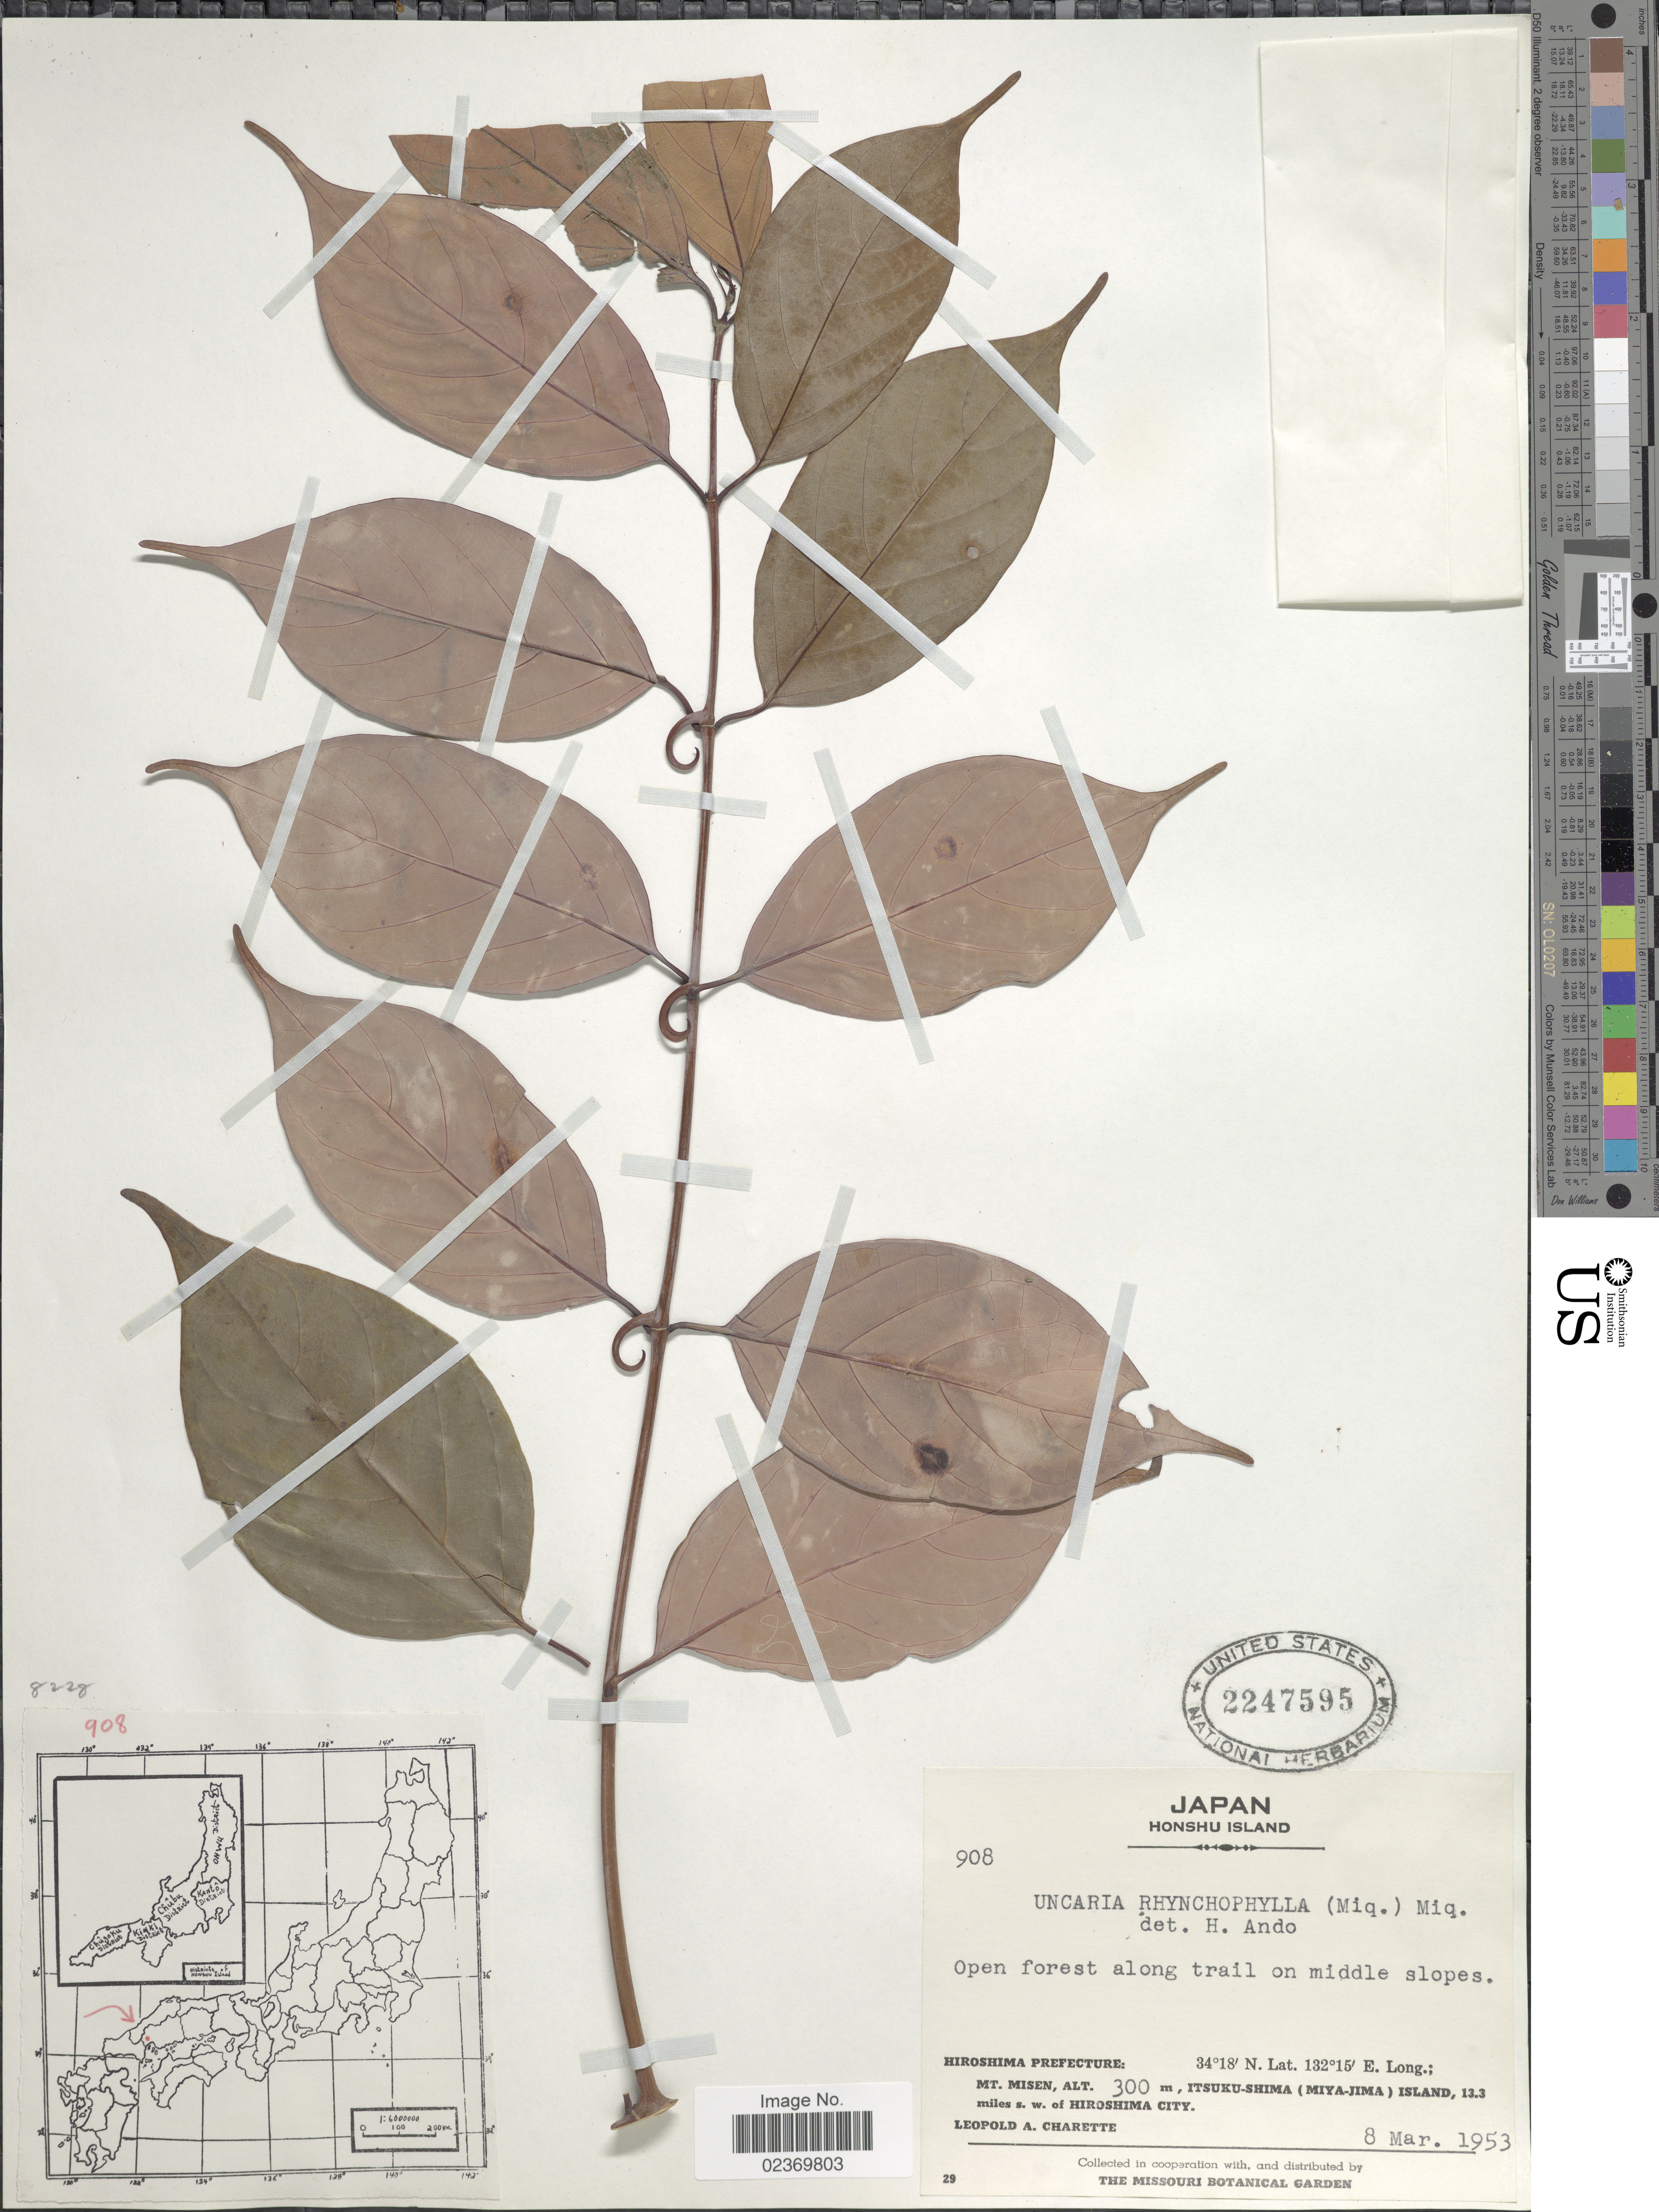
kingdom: Plantae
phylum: Tracheophyta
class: Magnoliopsida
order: Gentianales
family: Rubiaceae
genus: Uncaria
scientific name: Uncaria rhynchophylla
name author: (Miq.) Miq. ex Havil.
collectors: L. A. Charette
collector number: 908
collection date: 1953-03-08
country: Japan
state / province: Hirosima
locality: Honshu Island. Hiroshima Prefecture: Mt. Misen, Itsuku-Shima (Miya- Jima) Island, 13.3 miles s. w. of Hiroshima city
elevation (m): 300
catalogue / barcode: US 2247595